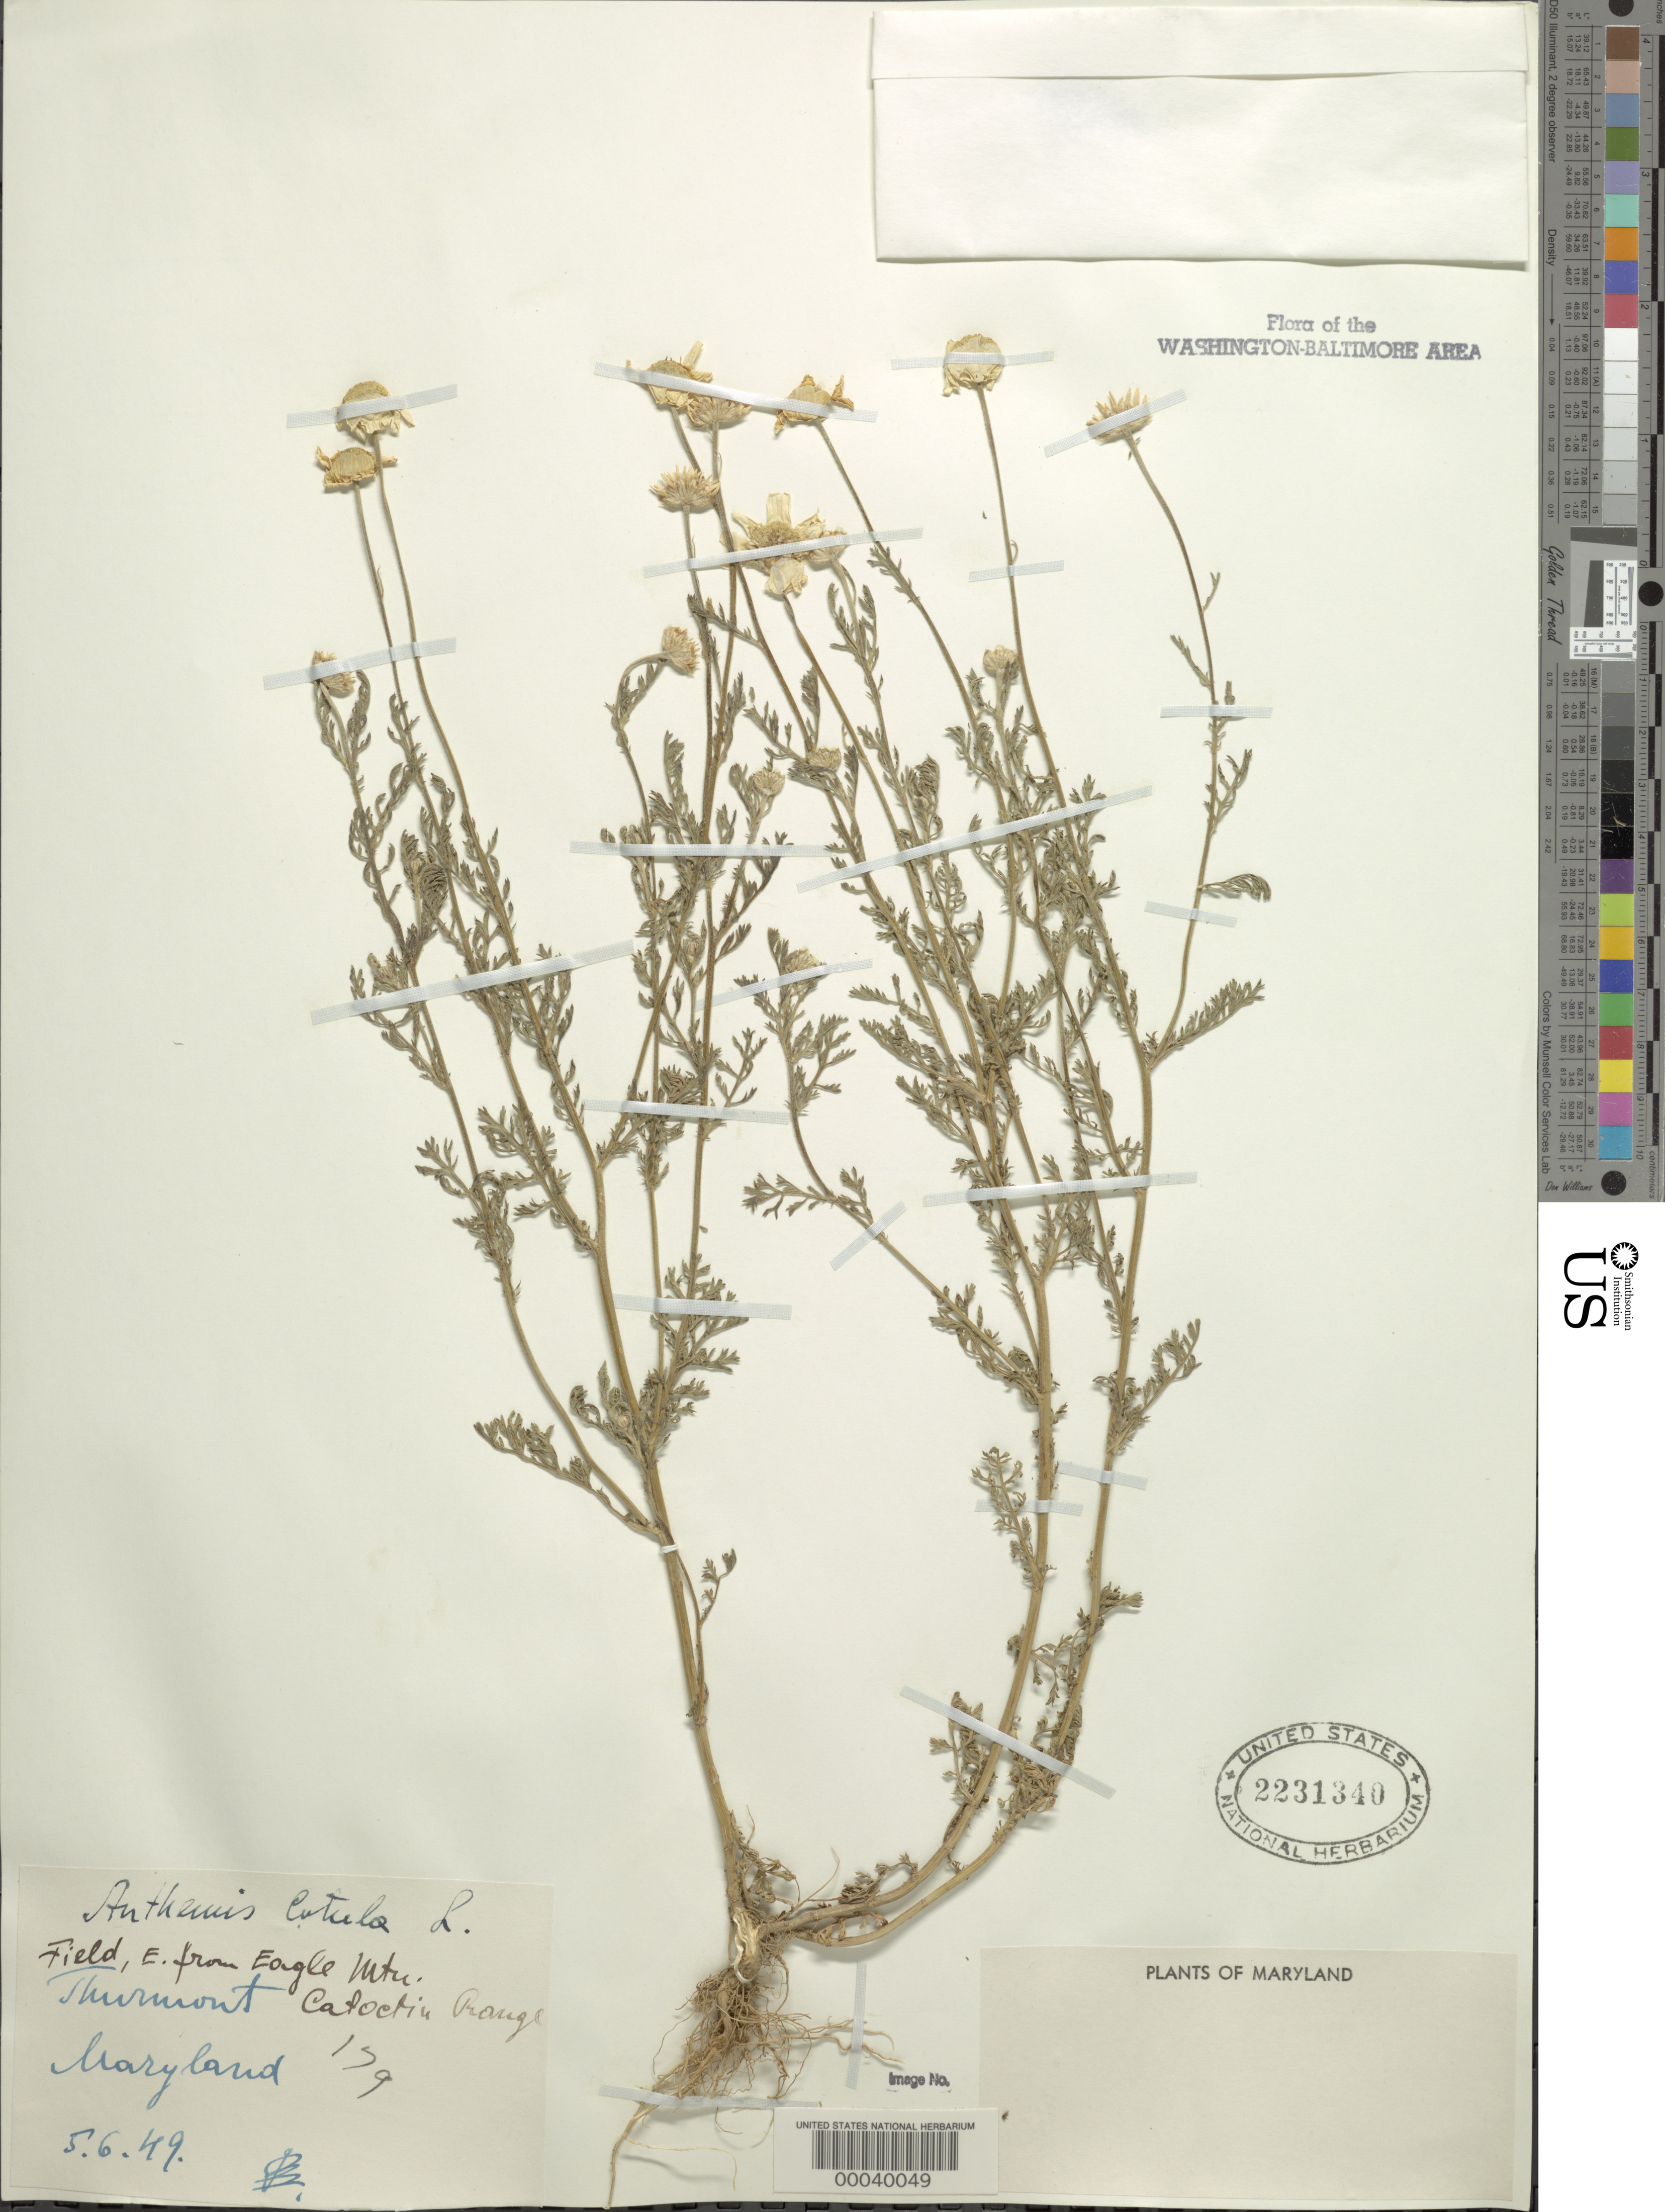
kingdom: Plantae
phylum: Tracheophyta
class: Magnoliopsida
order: Asterales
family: Asteraceae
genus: Anthemis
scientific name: Anthemis cotula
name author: L.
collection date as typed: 06 May 1949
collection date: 1949-05-06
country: United States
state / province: Maryland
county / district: Frederick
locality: East of Eagle Mountain Thurmont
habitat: Field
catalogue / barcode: US 2231340